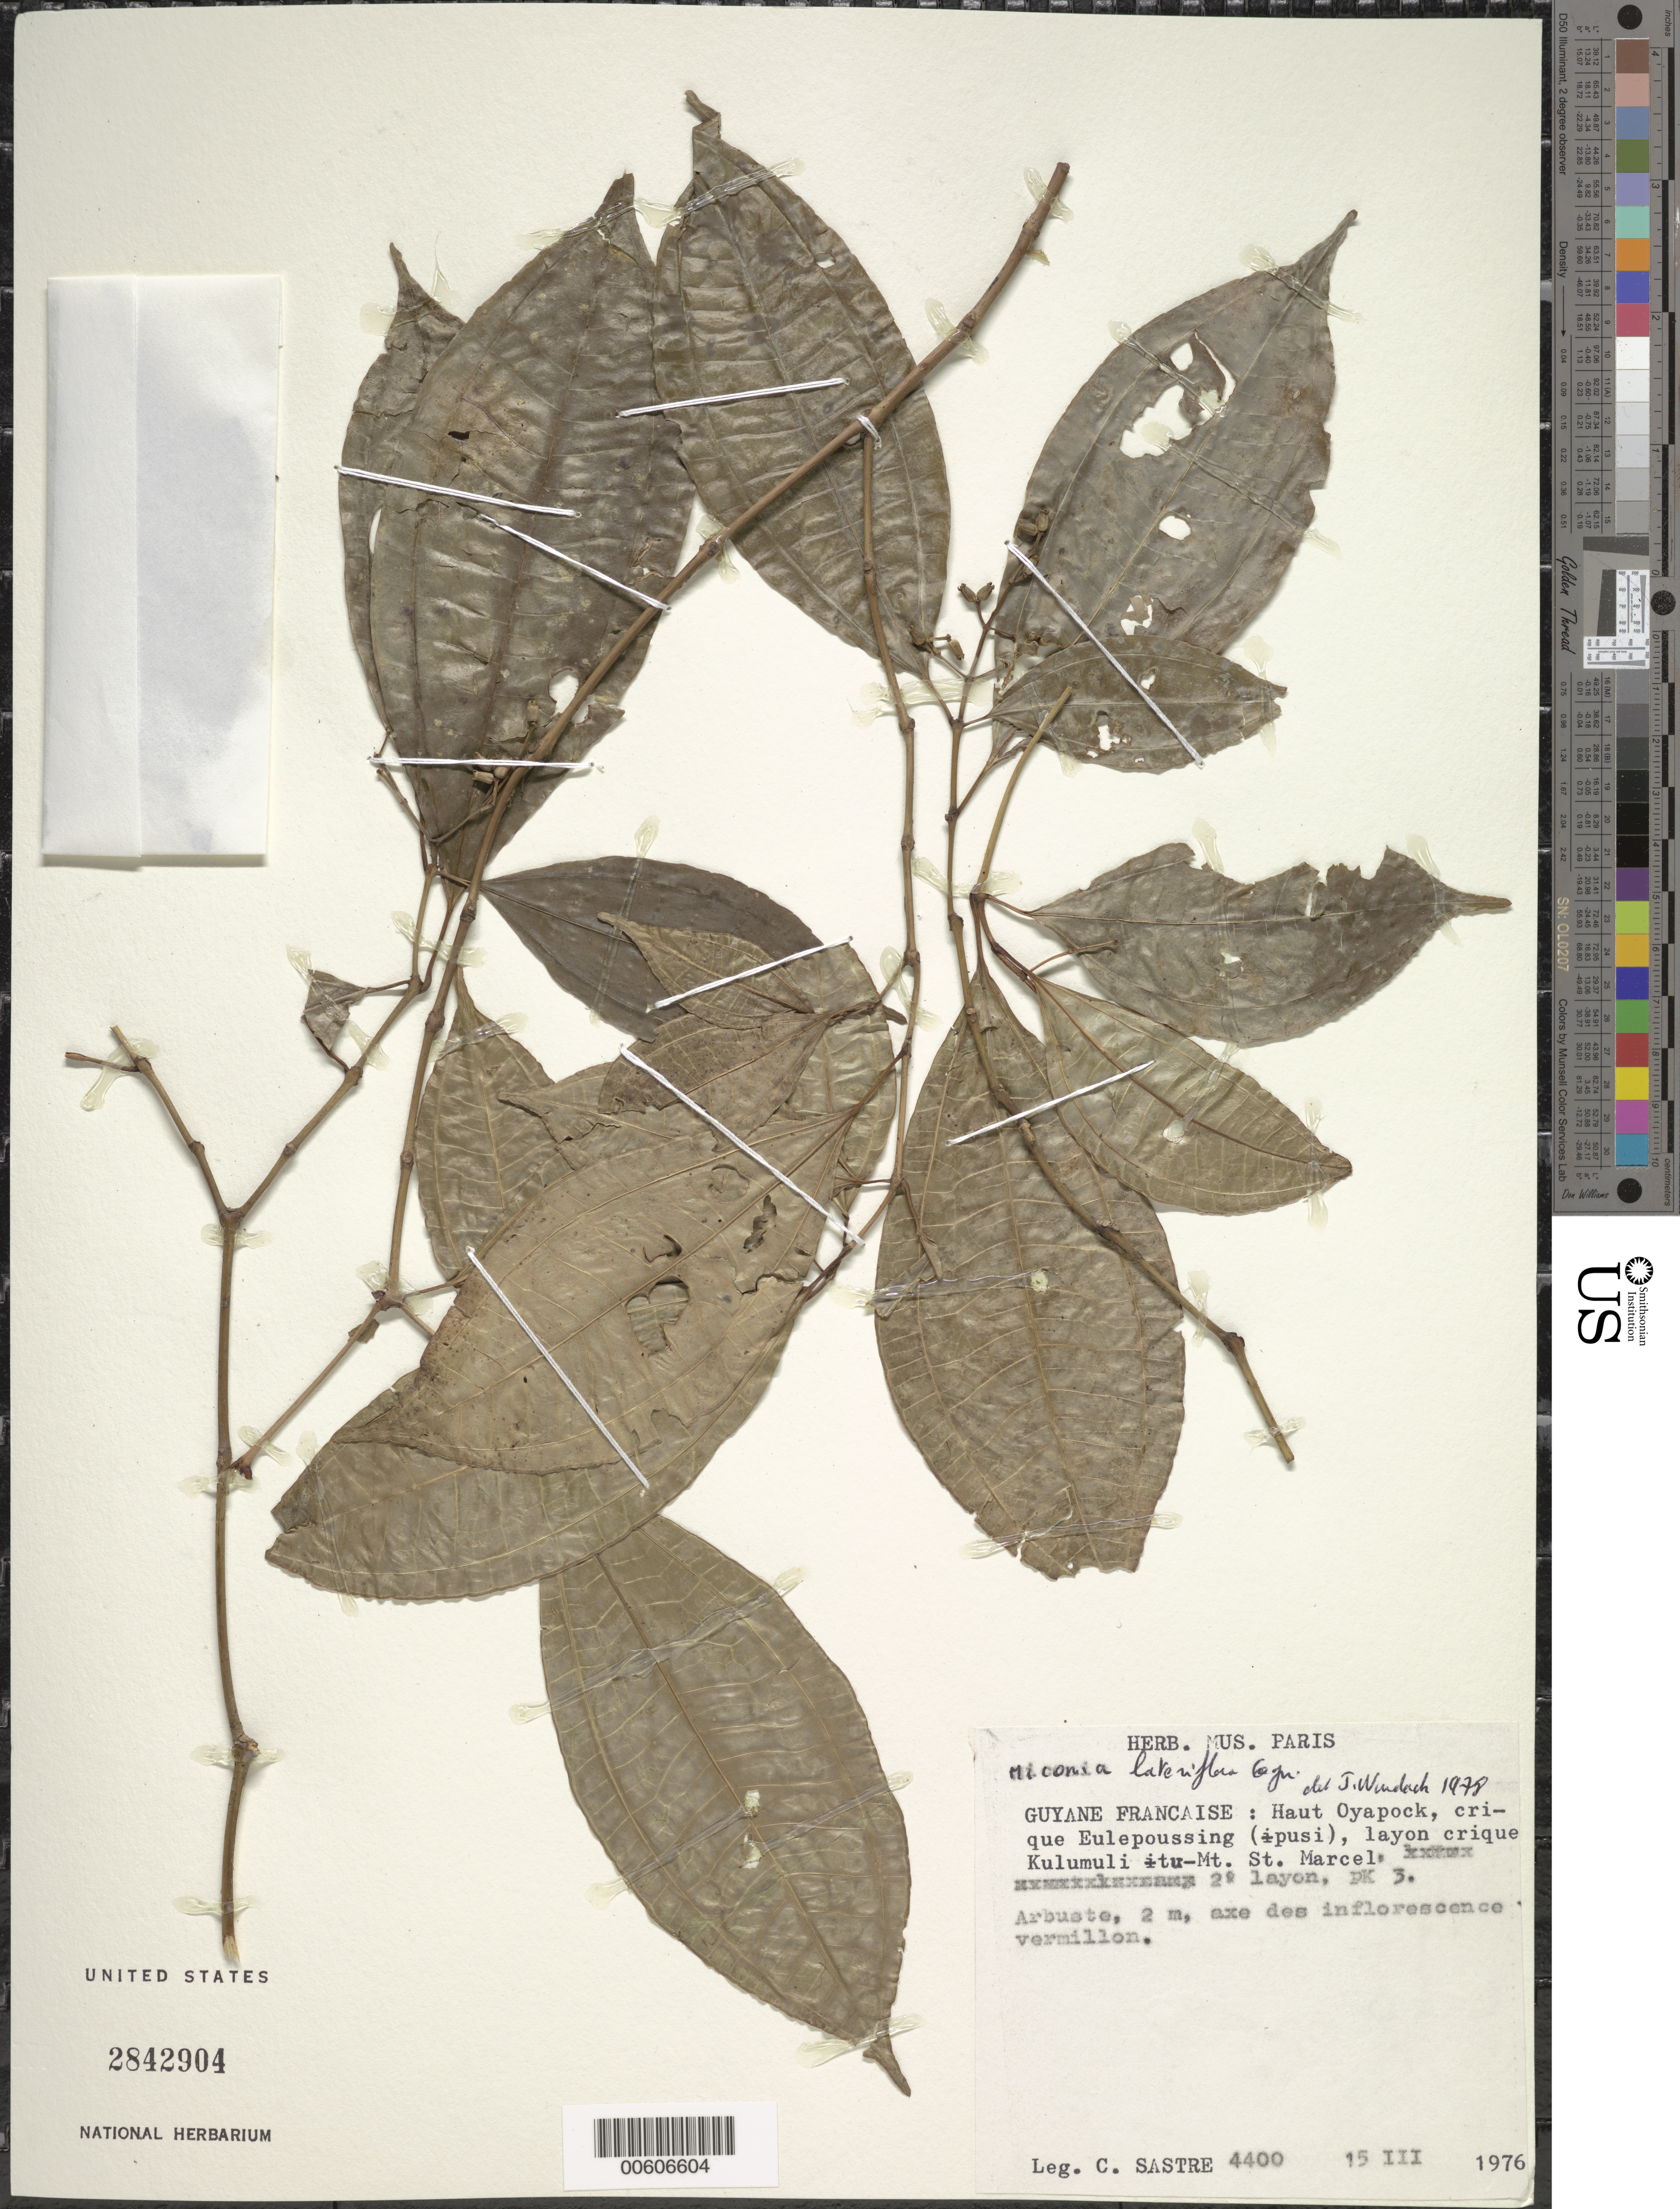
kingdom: Plantae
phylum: Tracheophyta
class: Magnoliopsida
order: Myrtales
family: Melastomataceae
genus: Miconia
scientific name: Miconia lateriflora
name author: Cogn.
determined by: Wurdack, John J., (US), US (UNITED STATES)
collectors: C. H. L. Sastre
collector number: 4400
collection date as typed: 15-Mar-76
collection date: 1976-03-15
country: French Guiana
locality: Haut Oyapock, Crique Eulepoussing, layon crique Kulumuli to Mt. St. Marcel, 2º layon, pk 3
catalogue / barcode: US 2842904